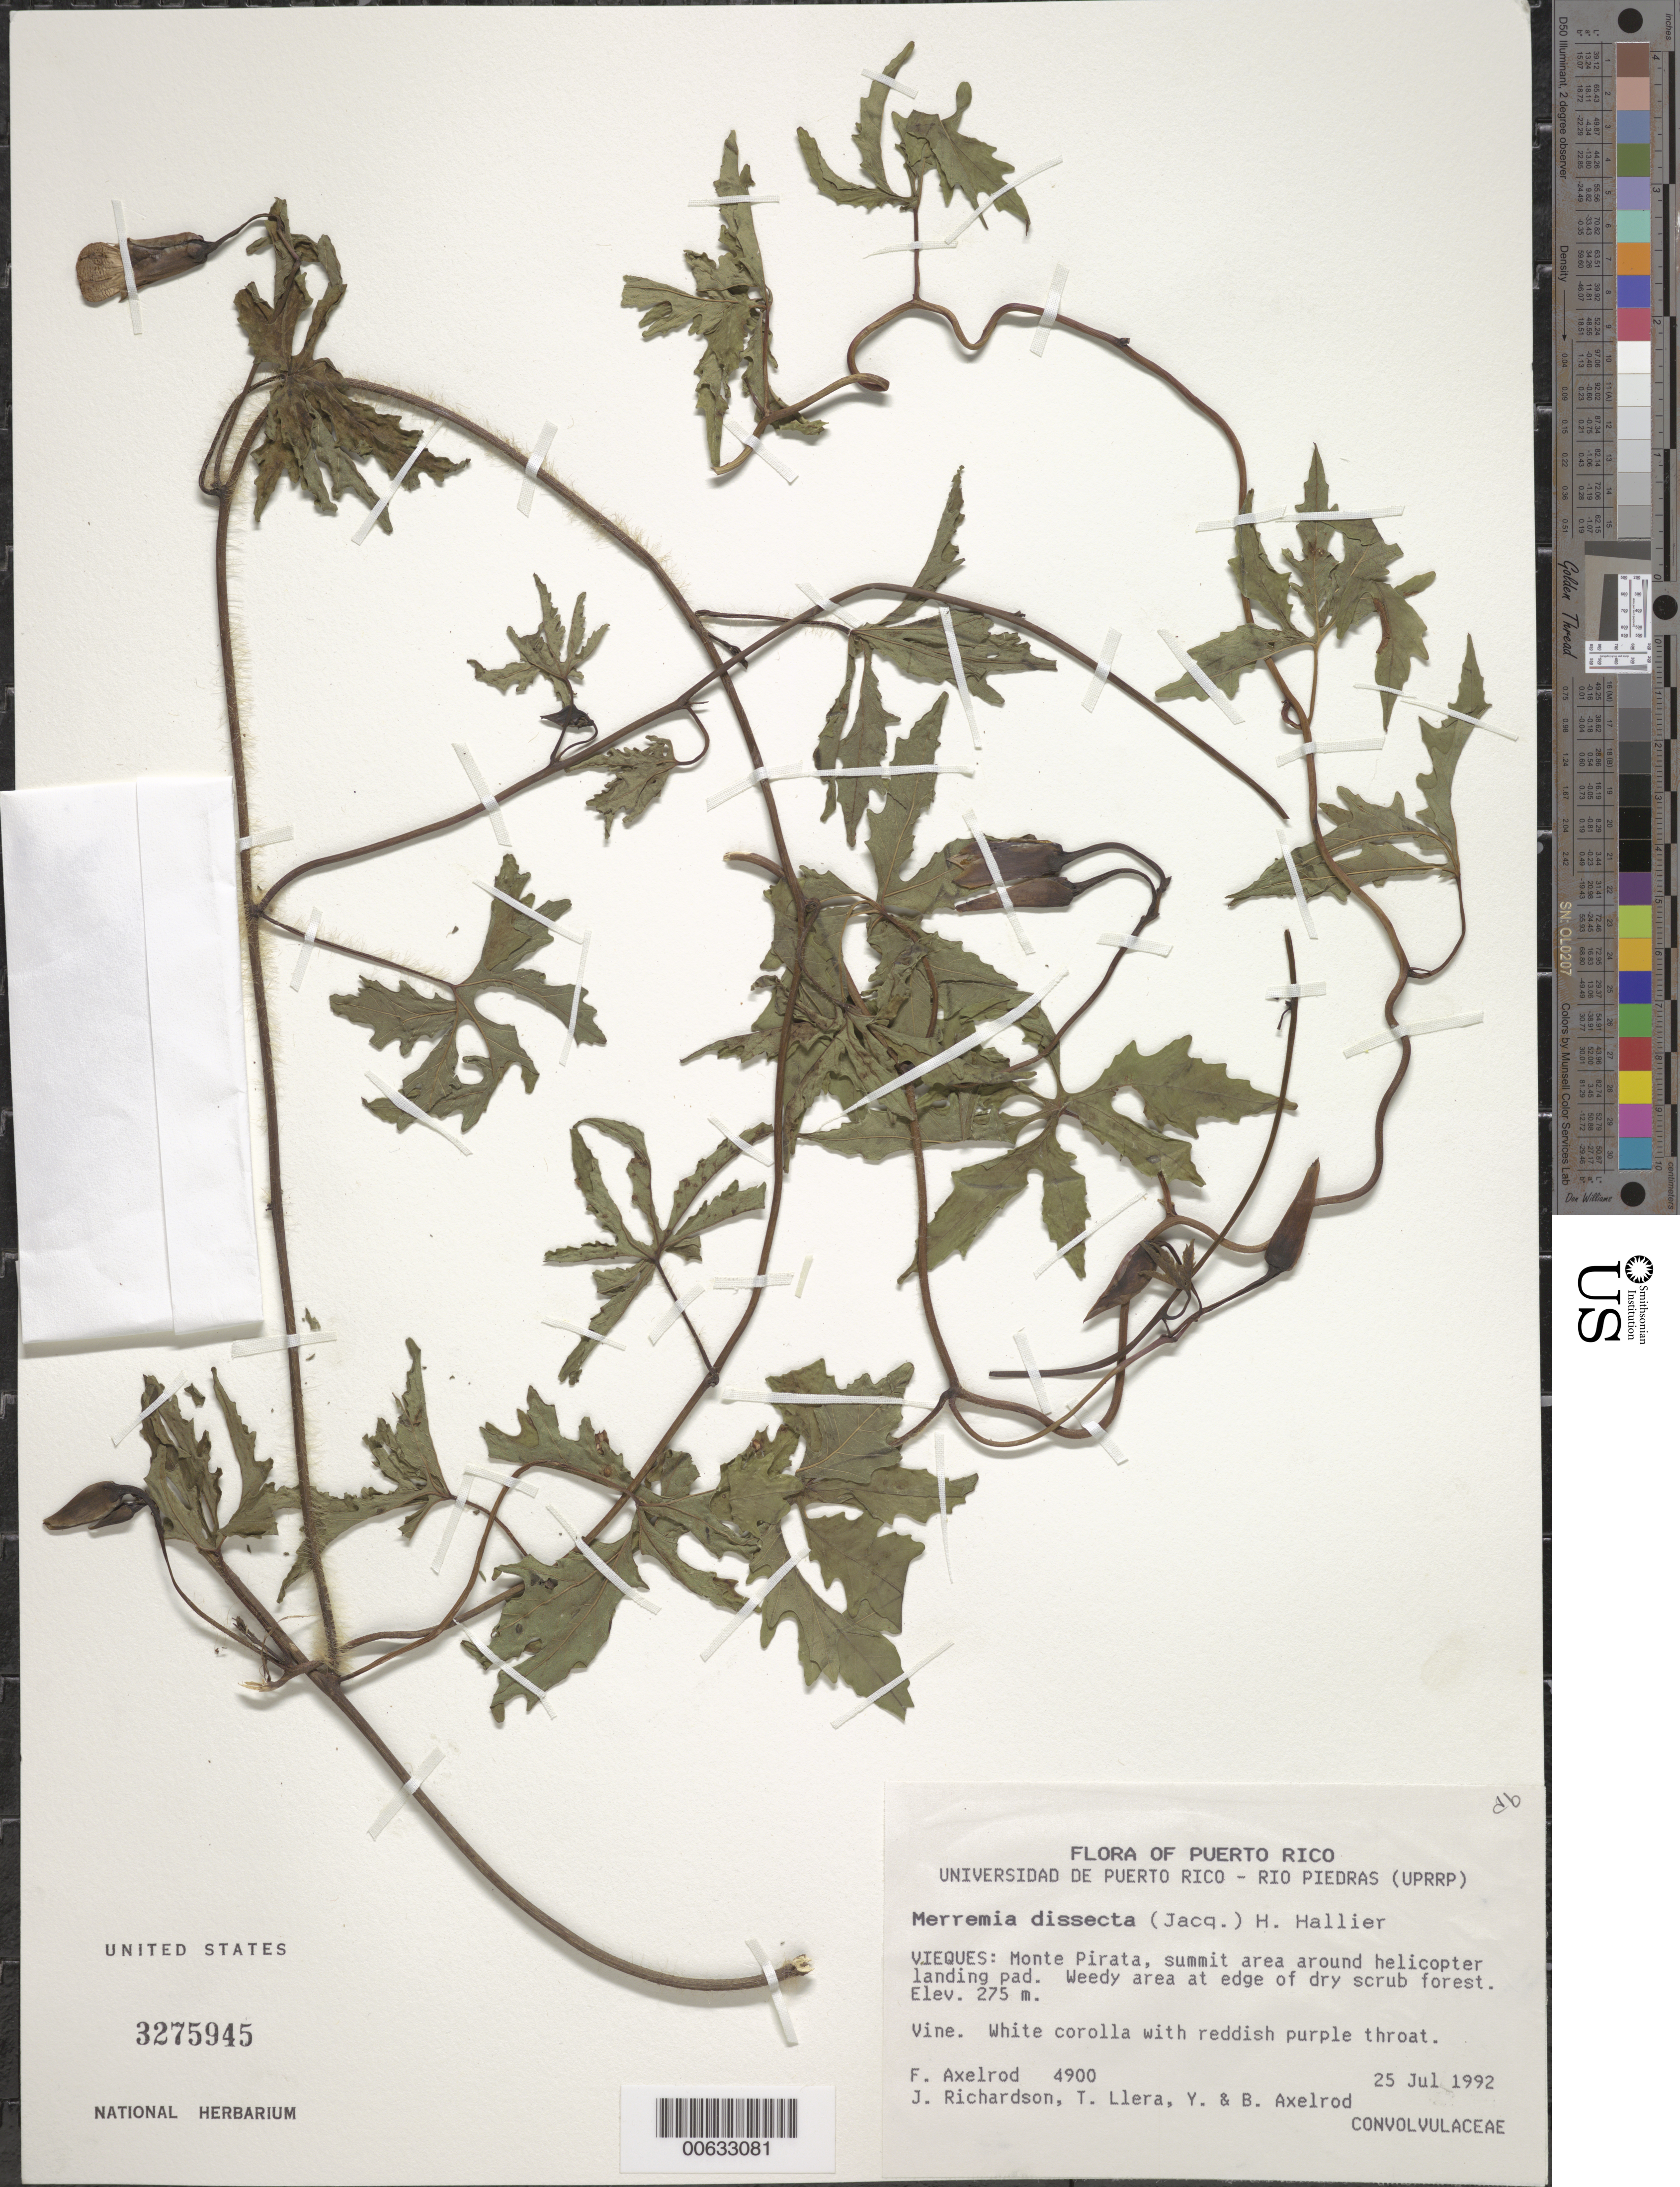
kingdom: Plantae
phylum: Tracheophyta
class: Magnoliopsida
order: Solanales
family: Convolvulaceae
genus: Distimake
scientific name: Distimake dissectus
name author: (Jacq.) A. R. Simões & Staples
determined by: Strong, Mark T., (BOT), Smithsonian Institution - National Museum of Natural History (UNITED STATES)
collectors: F. Axelrod, J. Richardson, T. Llera, Y. Axelrod & B. Axelrod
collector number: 4900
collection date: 1992-07-25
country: Puerto Rico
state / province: Vieques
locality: Porto Rico, Monte Pirata, summit area around helicopter landing pad.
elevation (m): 275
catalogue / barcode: US 3275945